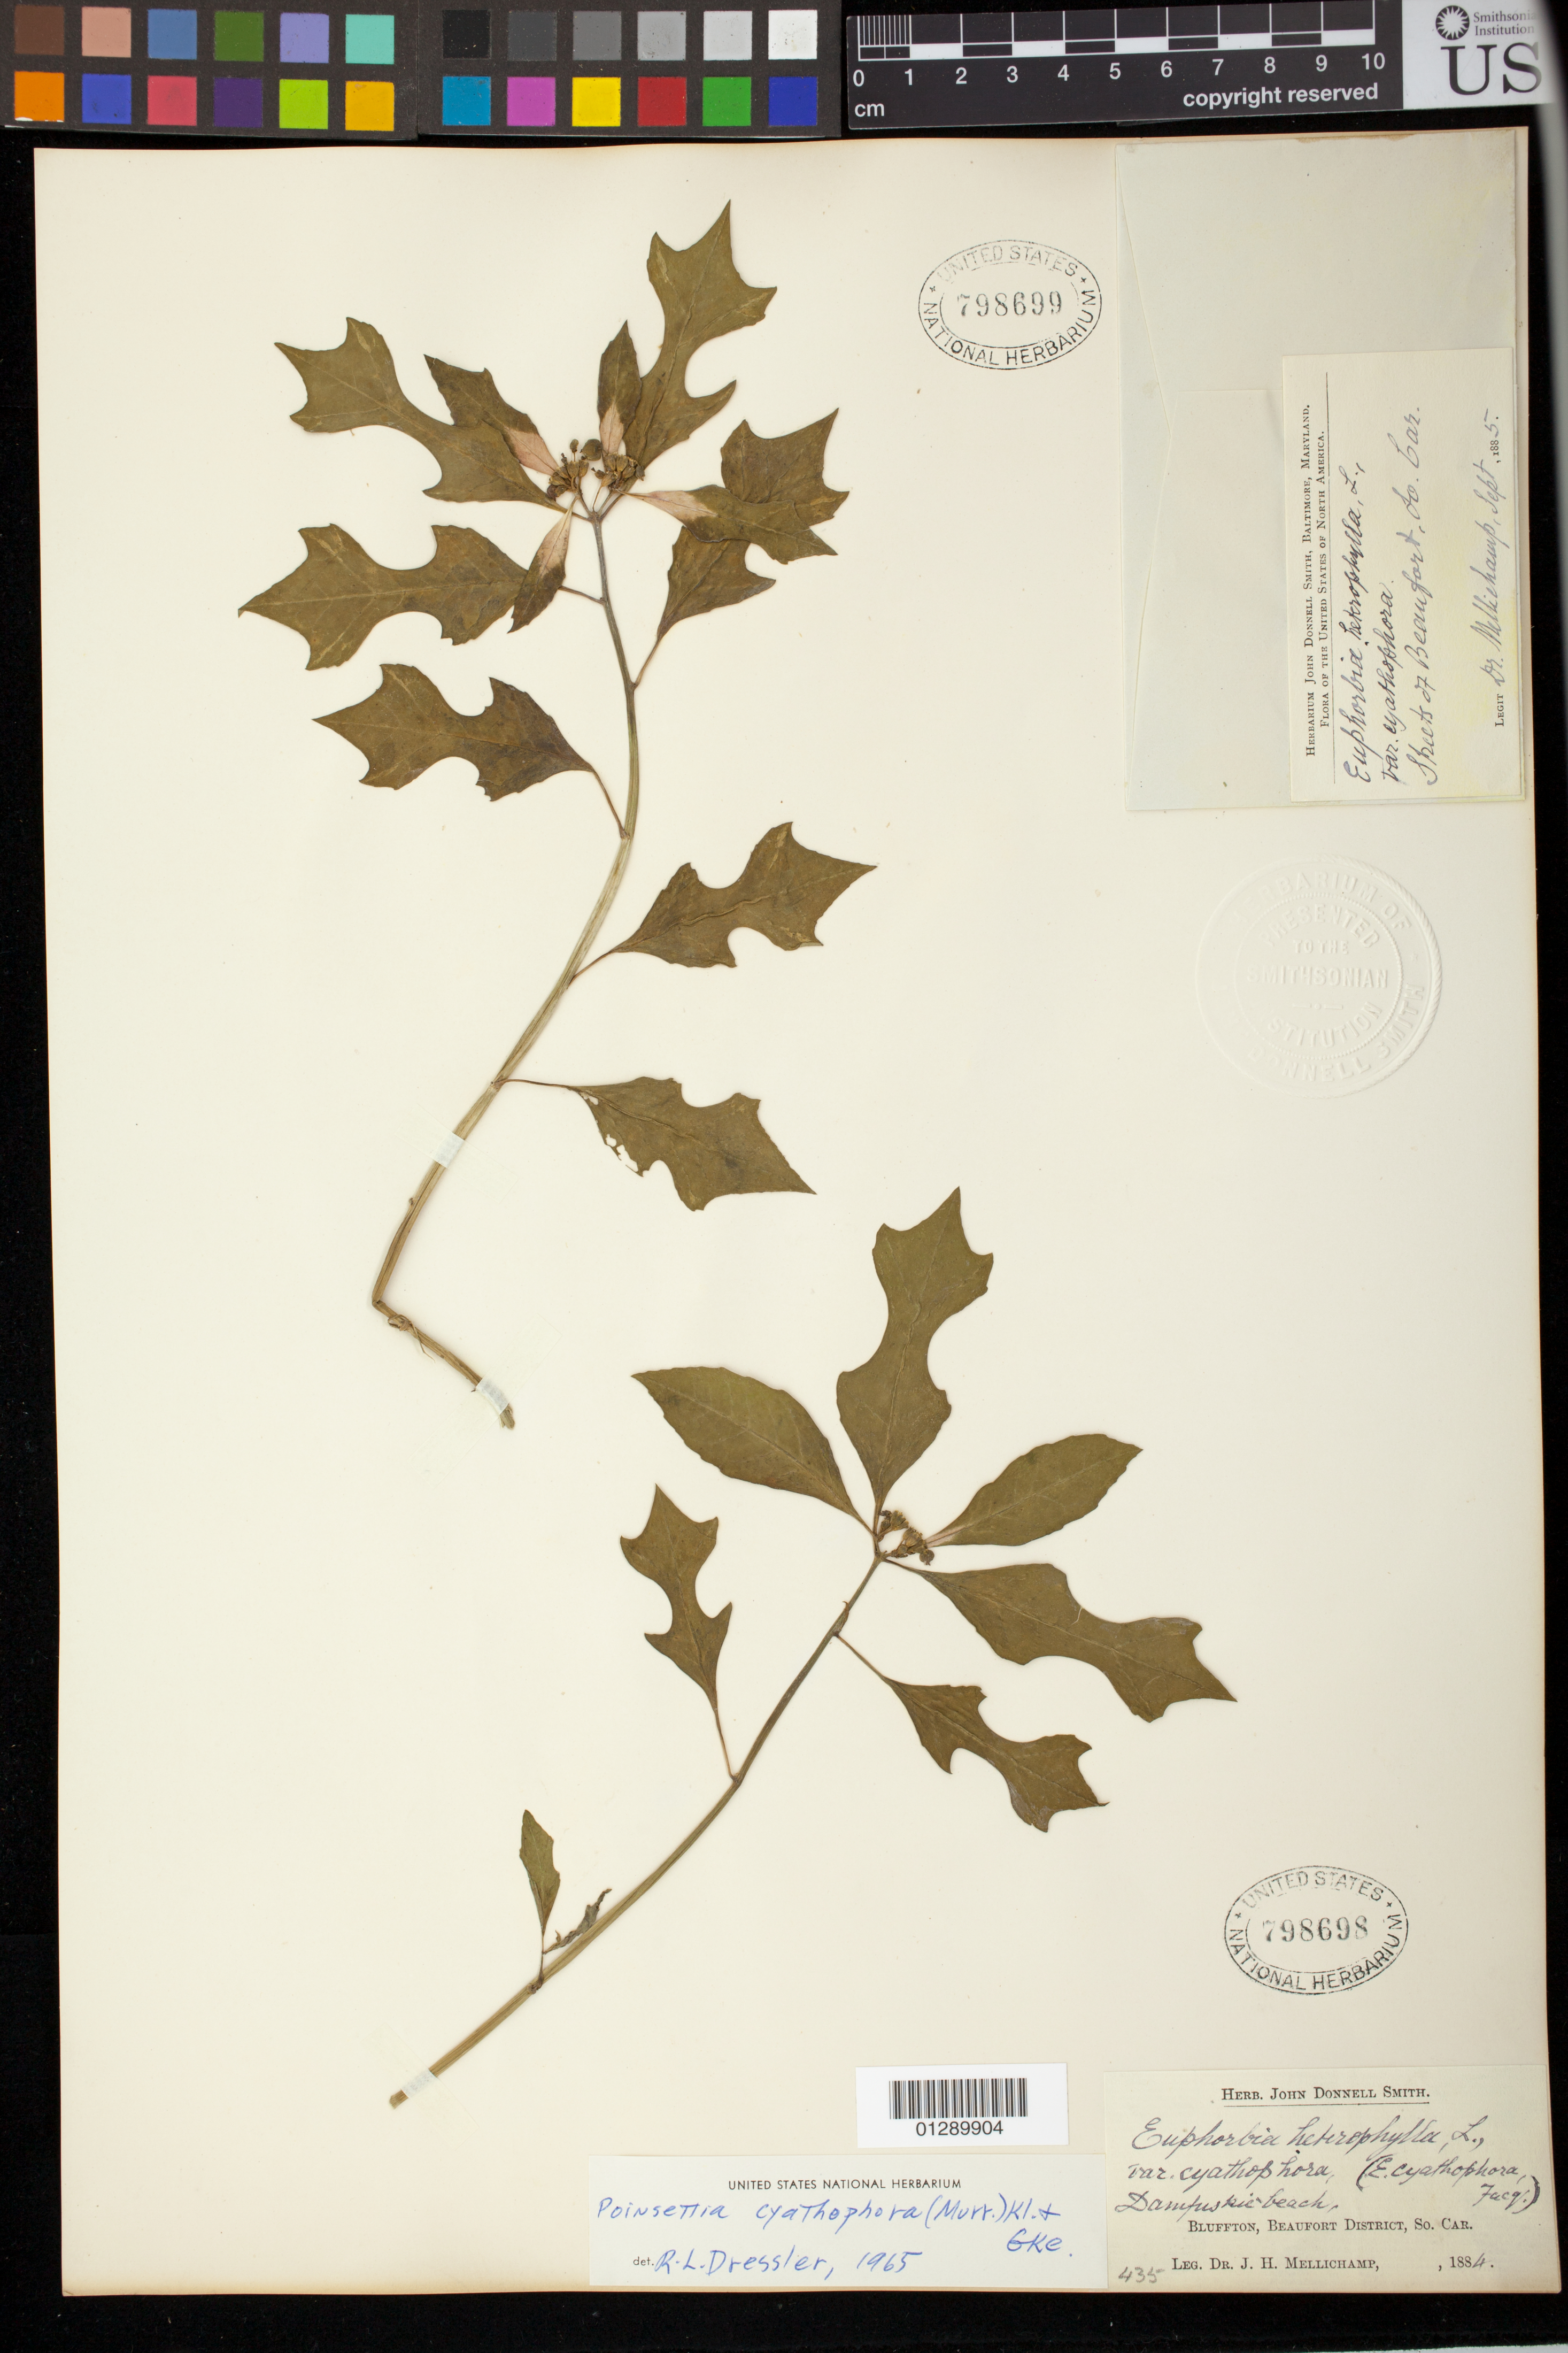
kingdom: Plantae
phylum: Tracheophyta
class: Magnoliopsida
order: Malpighiales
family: Euphorbiaceae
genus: Euphorbia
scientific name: Euphorbia cyathophora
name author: Murray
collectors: J. H. Mellichamp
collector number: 435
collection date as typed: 1884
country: United States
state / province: South Carolina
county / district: Beaufort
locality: Bluffton.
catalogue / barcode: US 798698